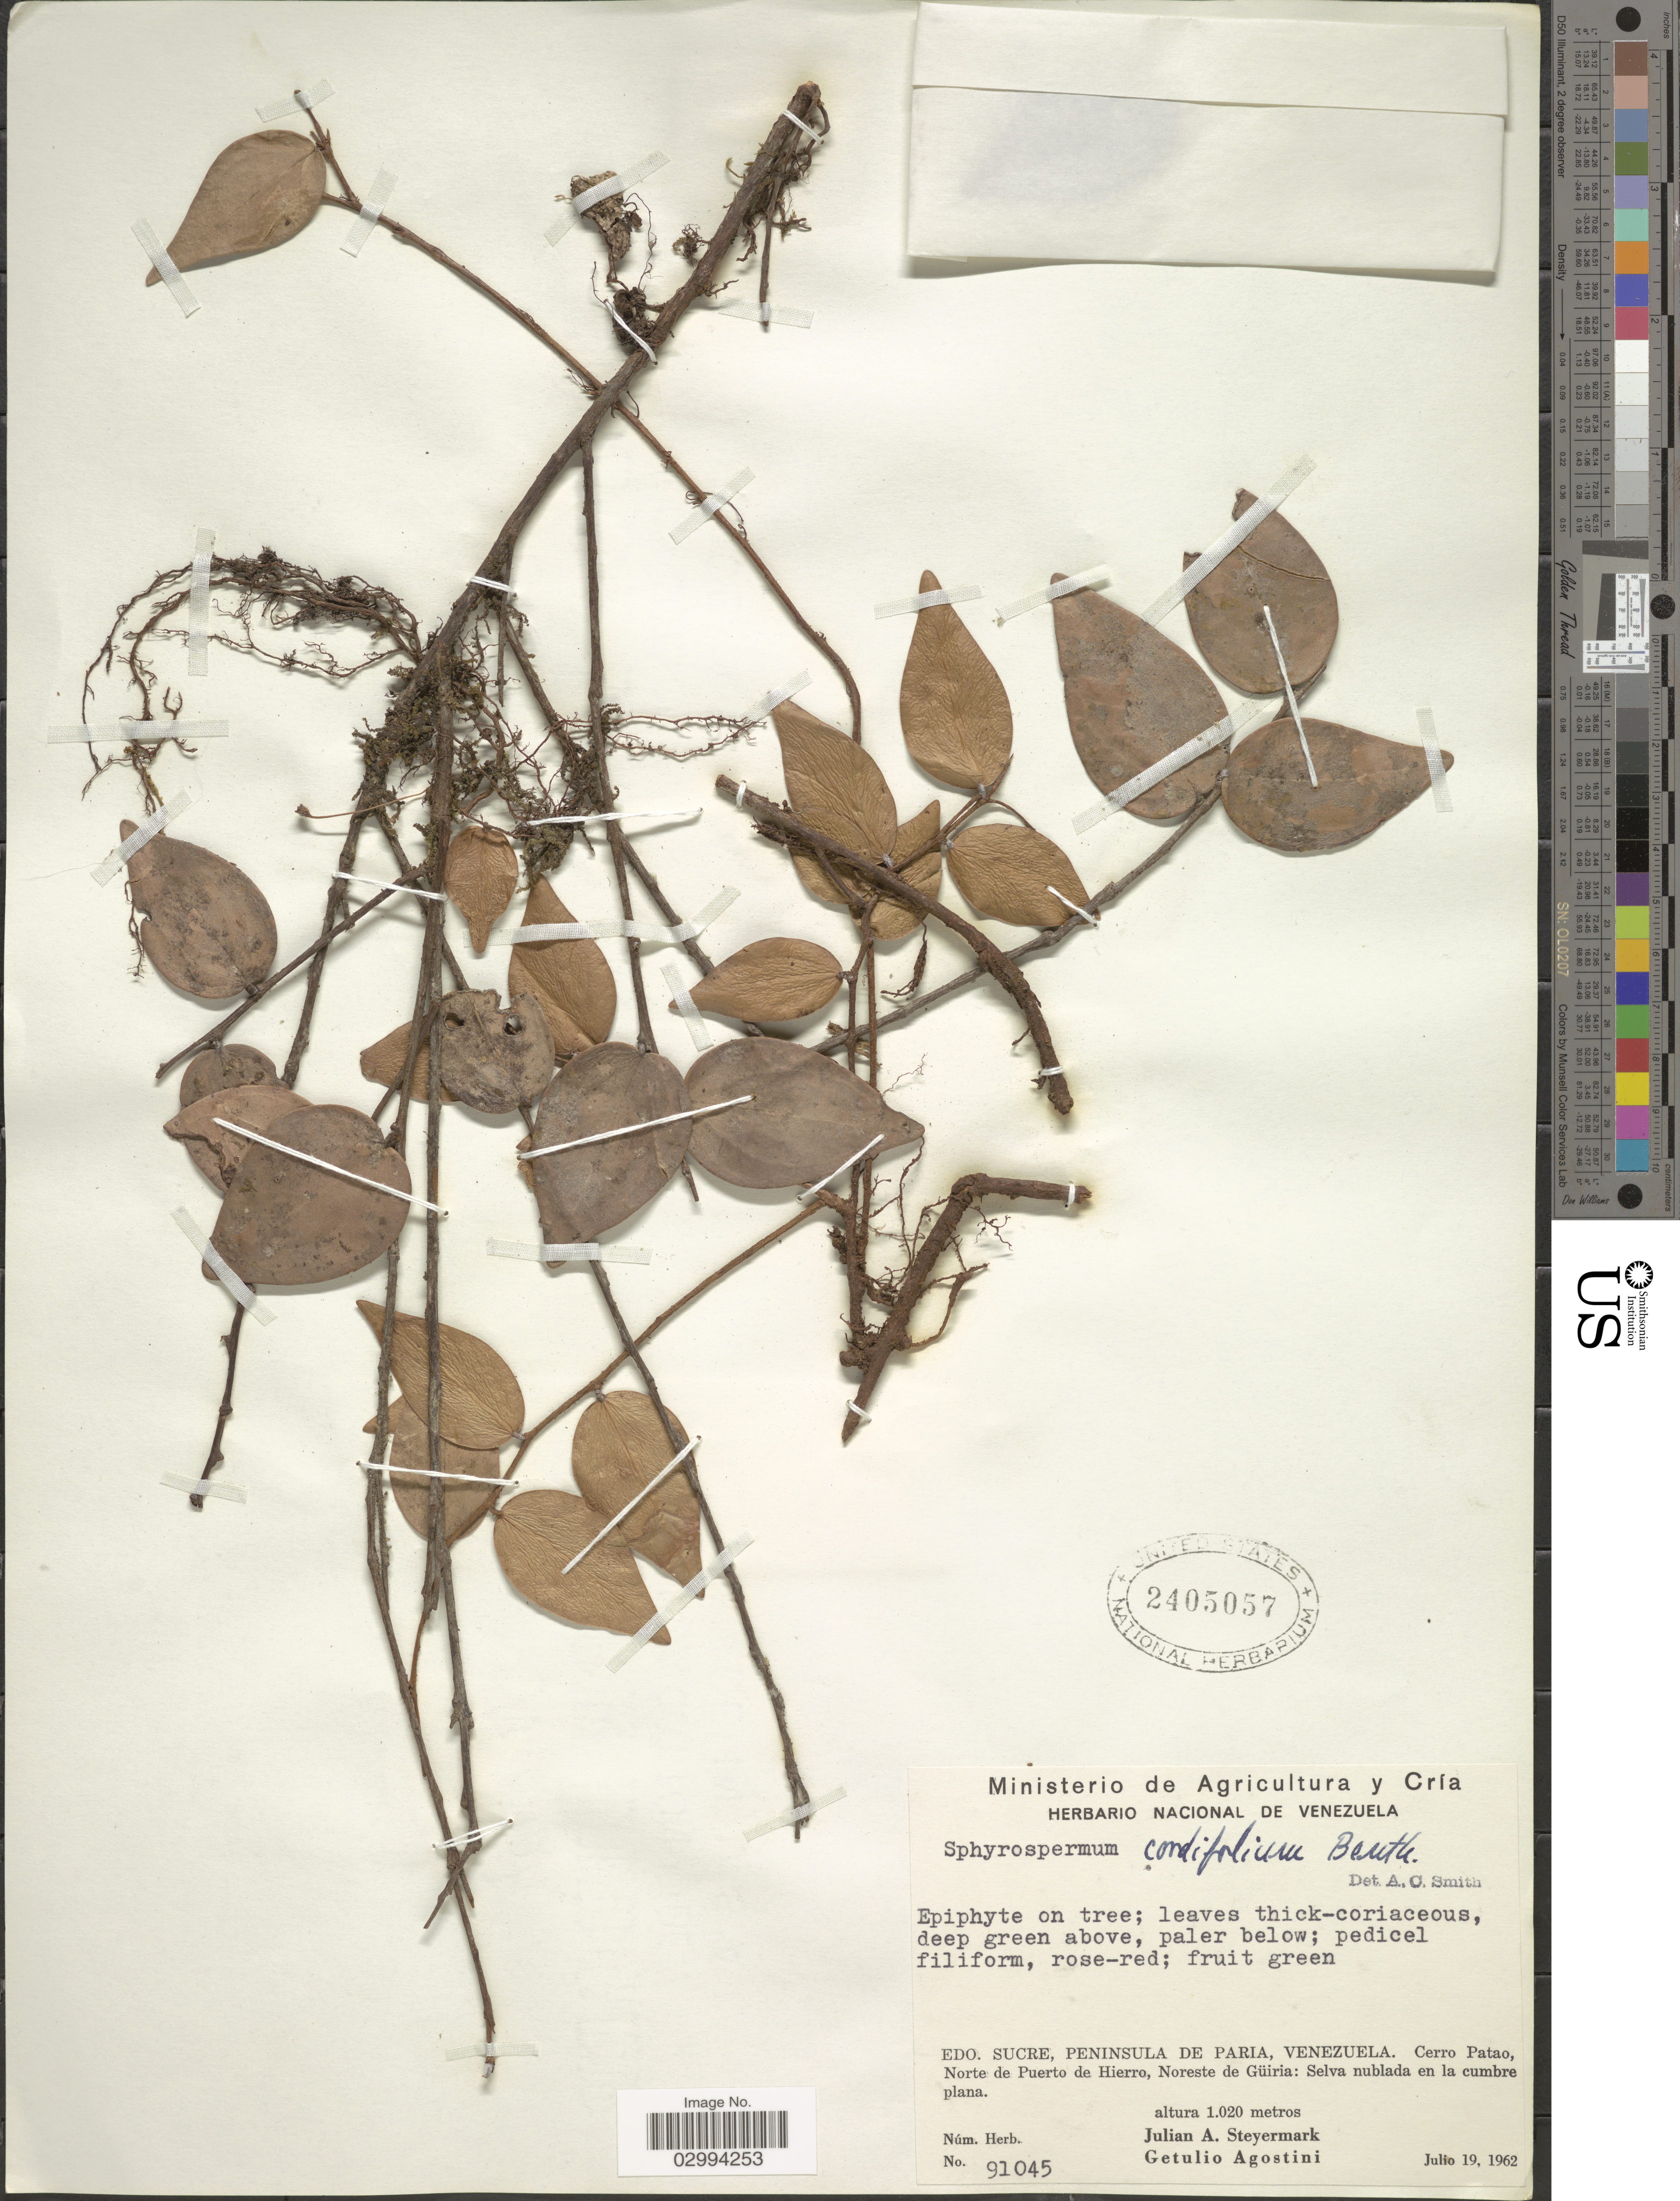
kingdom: Plantae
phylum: Tracheophyta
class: Magnoliopsida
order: Ericales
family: Ericaceae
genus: Sphyrospermum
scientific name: Sphyrospermum cordifolium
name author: Benth.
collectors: J. Steyermark & G. Agostini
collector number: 91045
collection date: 1962-07-19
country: Venezuela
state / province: Sucre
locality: Peninsula de Paria, Cerro Patao, Norte de Puerto de Hierro, Noreste de Güiria: Selva nublada en la cumbre plana.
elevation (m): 1020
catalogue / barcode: US 2405057